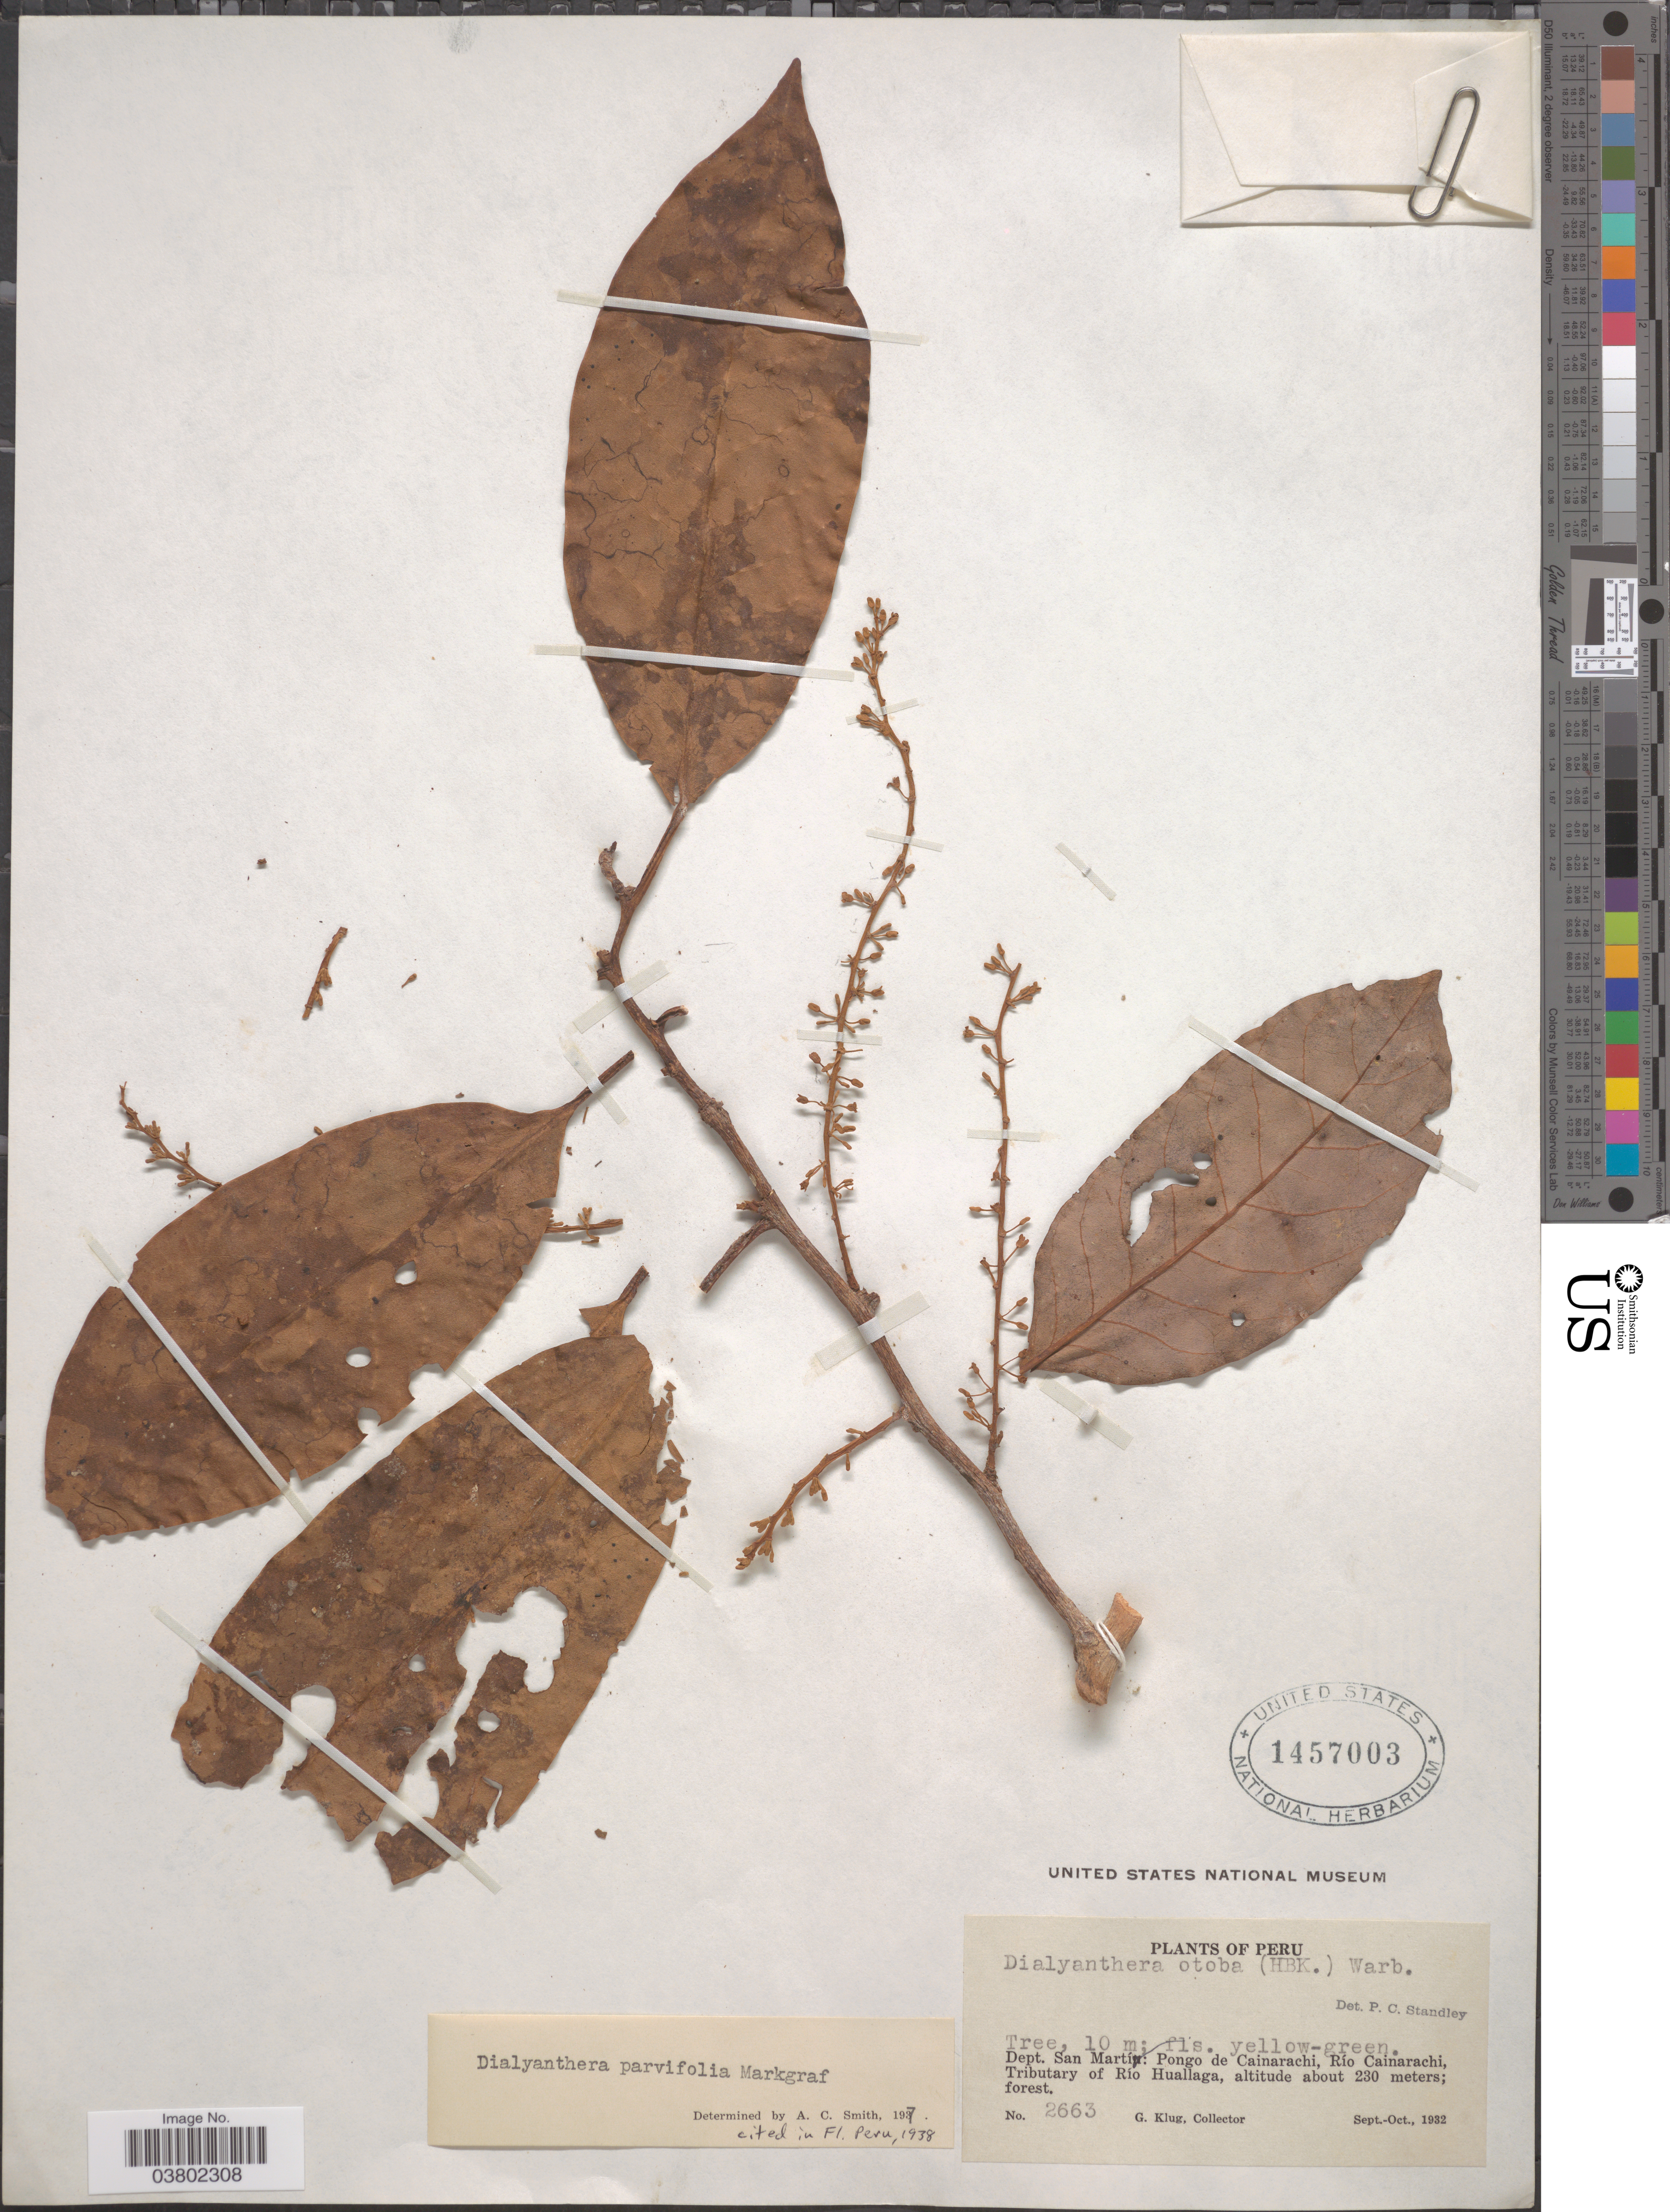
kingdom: Plantae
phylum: Tracheophyta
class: Magnoliopsida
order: Magnoliales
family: Myristicaceae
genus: Otoba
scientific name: Otoba parvifolia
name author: (Markgr.) A.H. Gentry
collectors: G. Klug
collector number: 2663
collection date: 1932-09/1932-10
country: Peru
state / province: San Martín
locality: Dept. San Martín: Pongo de Cainarachi, Río Cainarachi, Tributary of Río Huallaga.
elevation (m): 230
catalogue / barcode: US 1457003